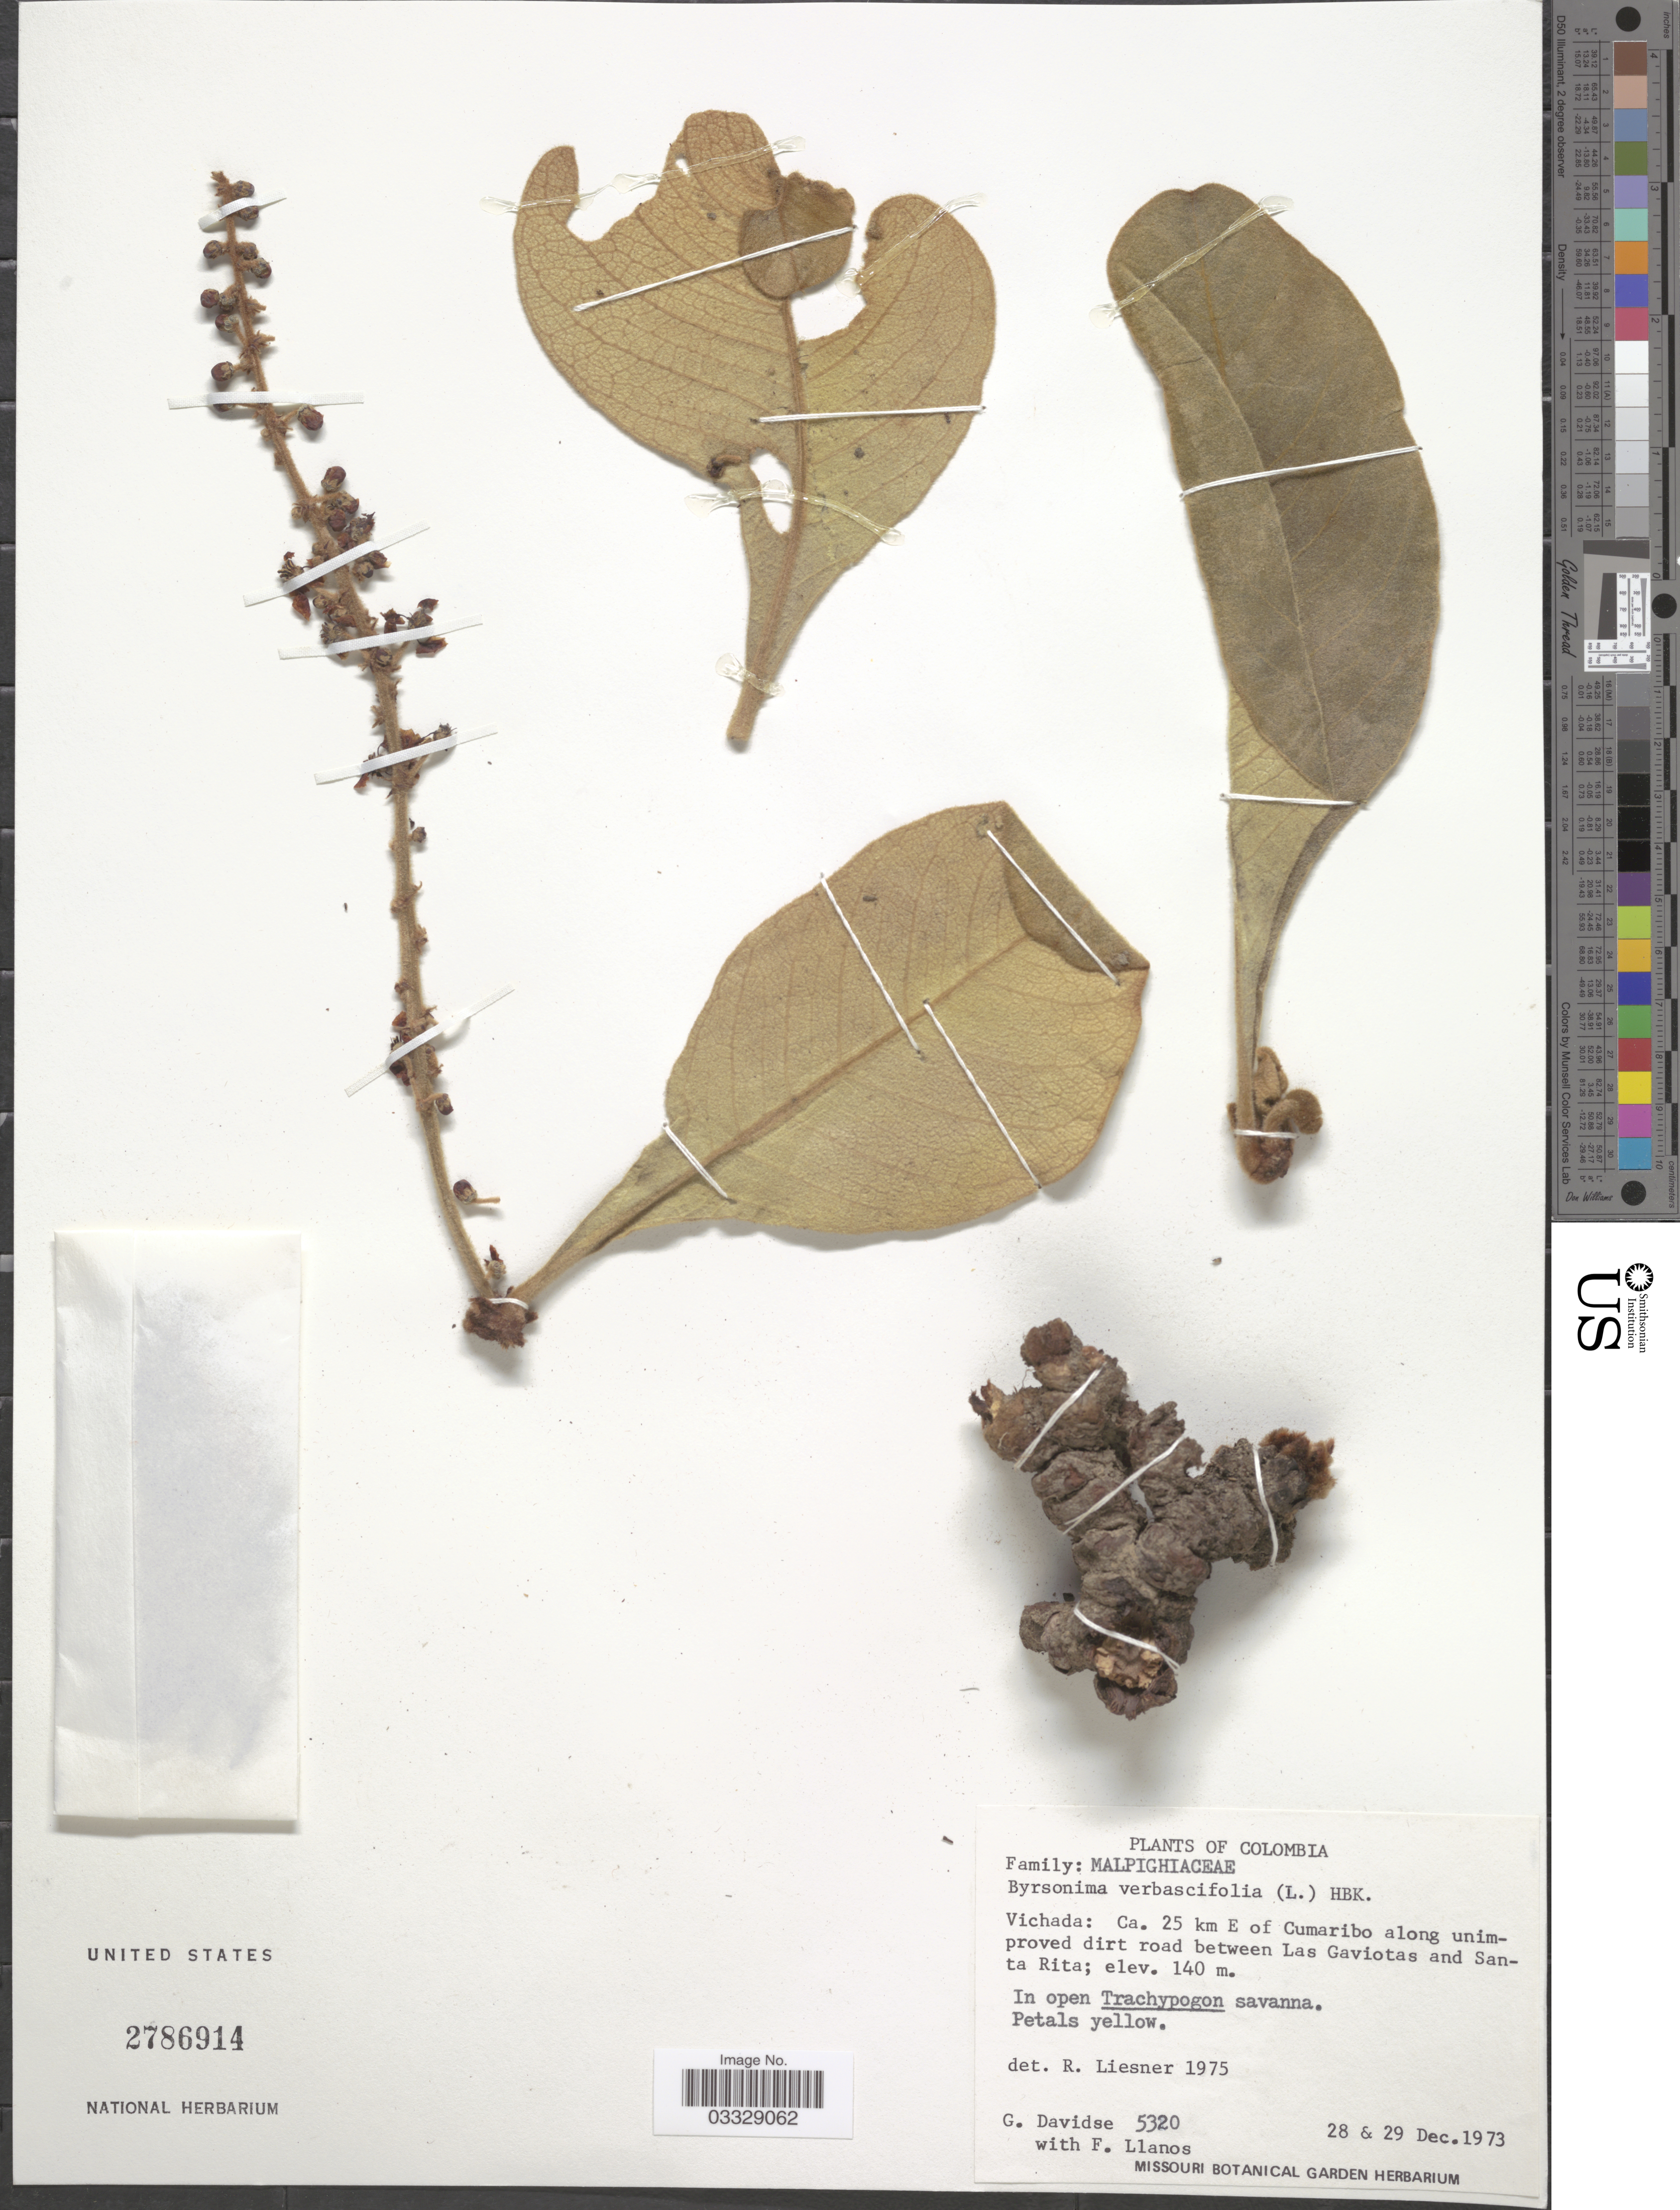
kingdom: Plantae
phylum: Tracheophyta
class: Magnoliopsida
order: Malpighiales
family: Malpighiaceae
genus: Byrsonima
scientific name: Byrsonima verbascifolia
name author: (L.) DC.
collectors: G. Davidse & F. Llanos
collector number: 5320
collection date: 1973-12-28/1973-12-29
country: Colombia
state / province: Vichada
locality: Ca. 25 km E of Cumaribo along unimproved dirt road between Las Gaviotas and Santa Rita.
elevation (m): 140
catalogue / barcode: US 2786914